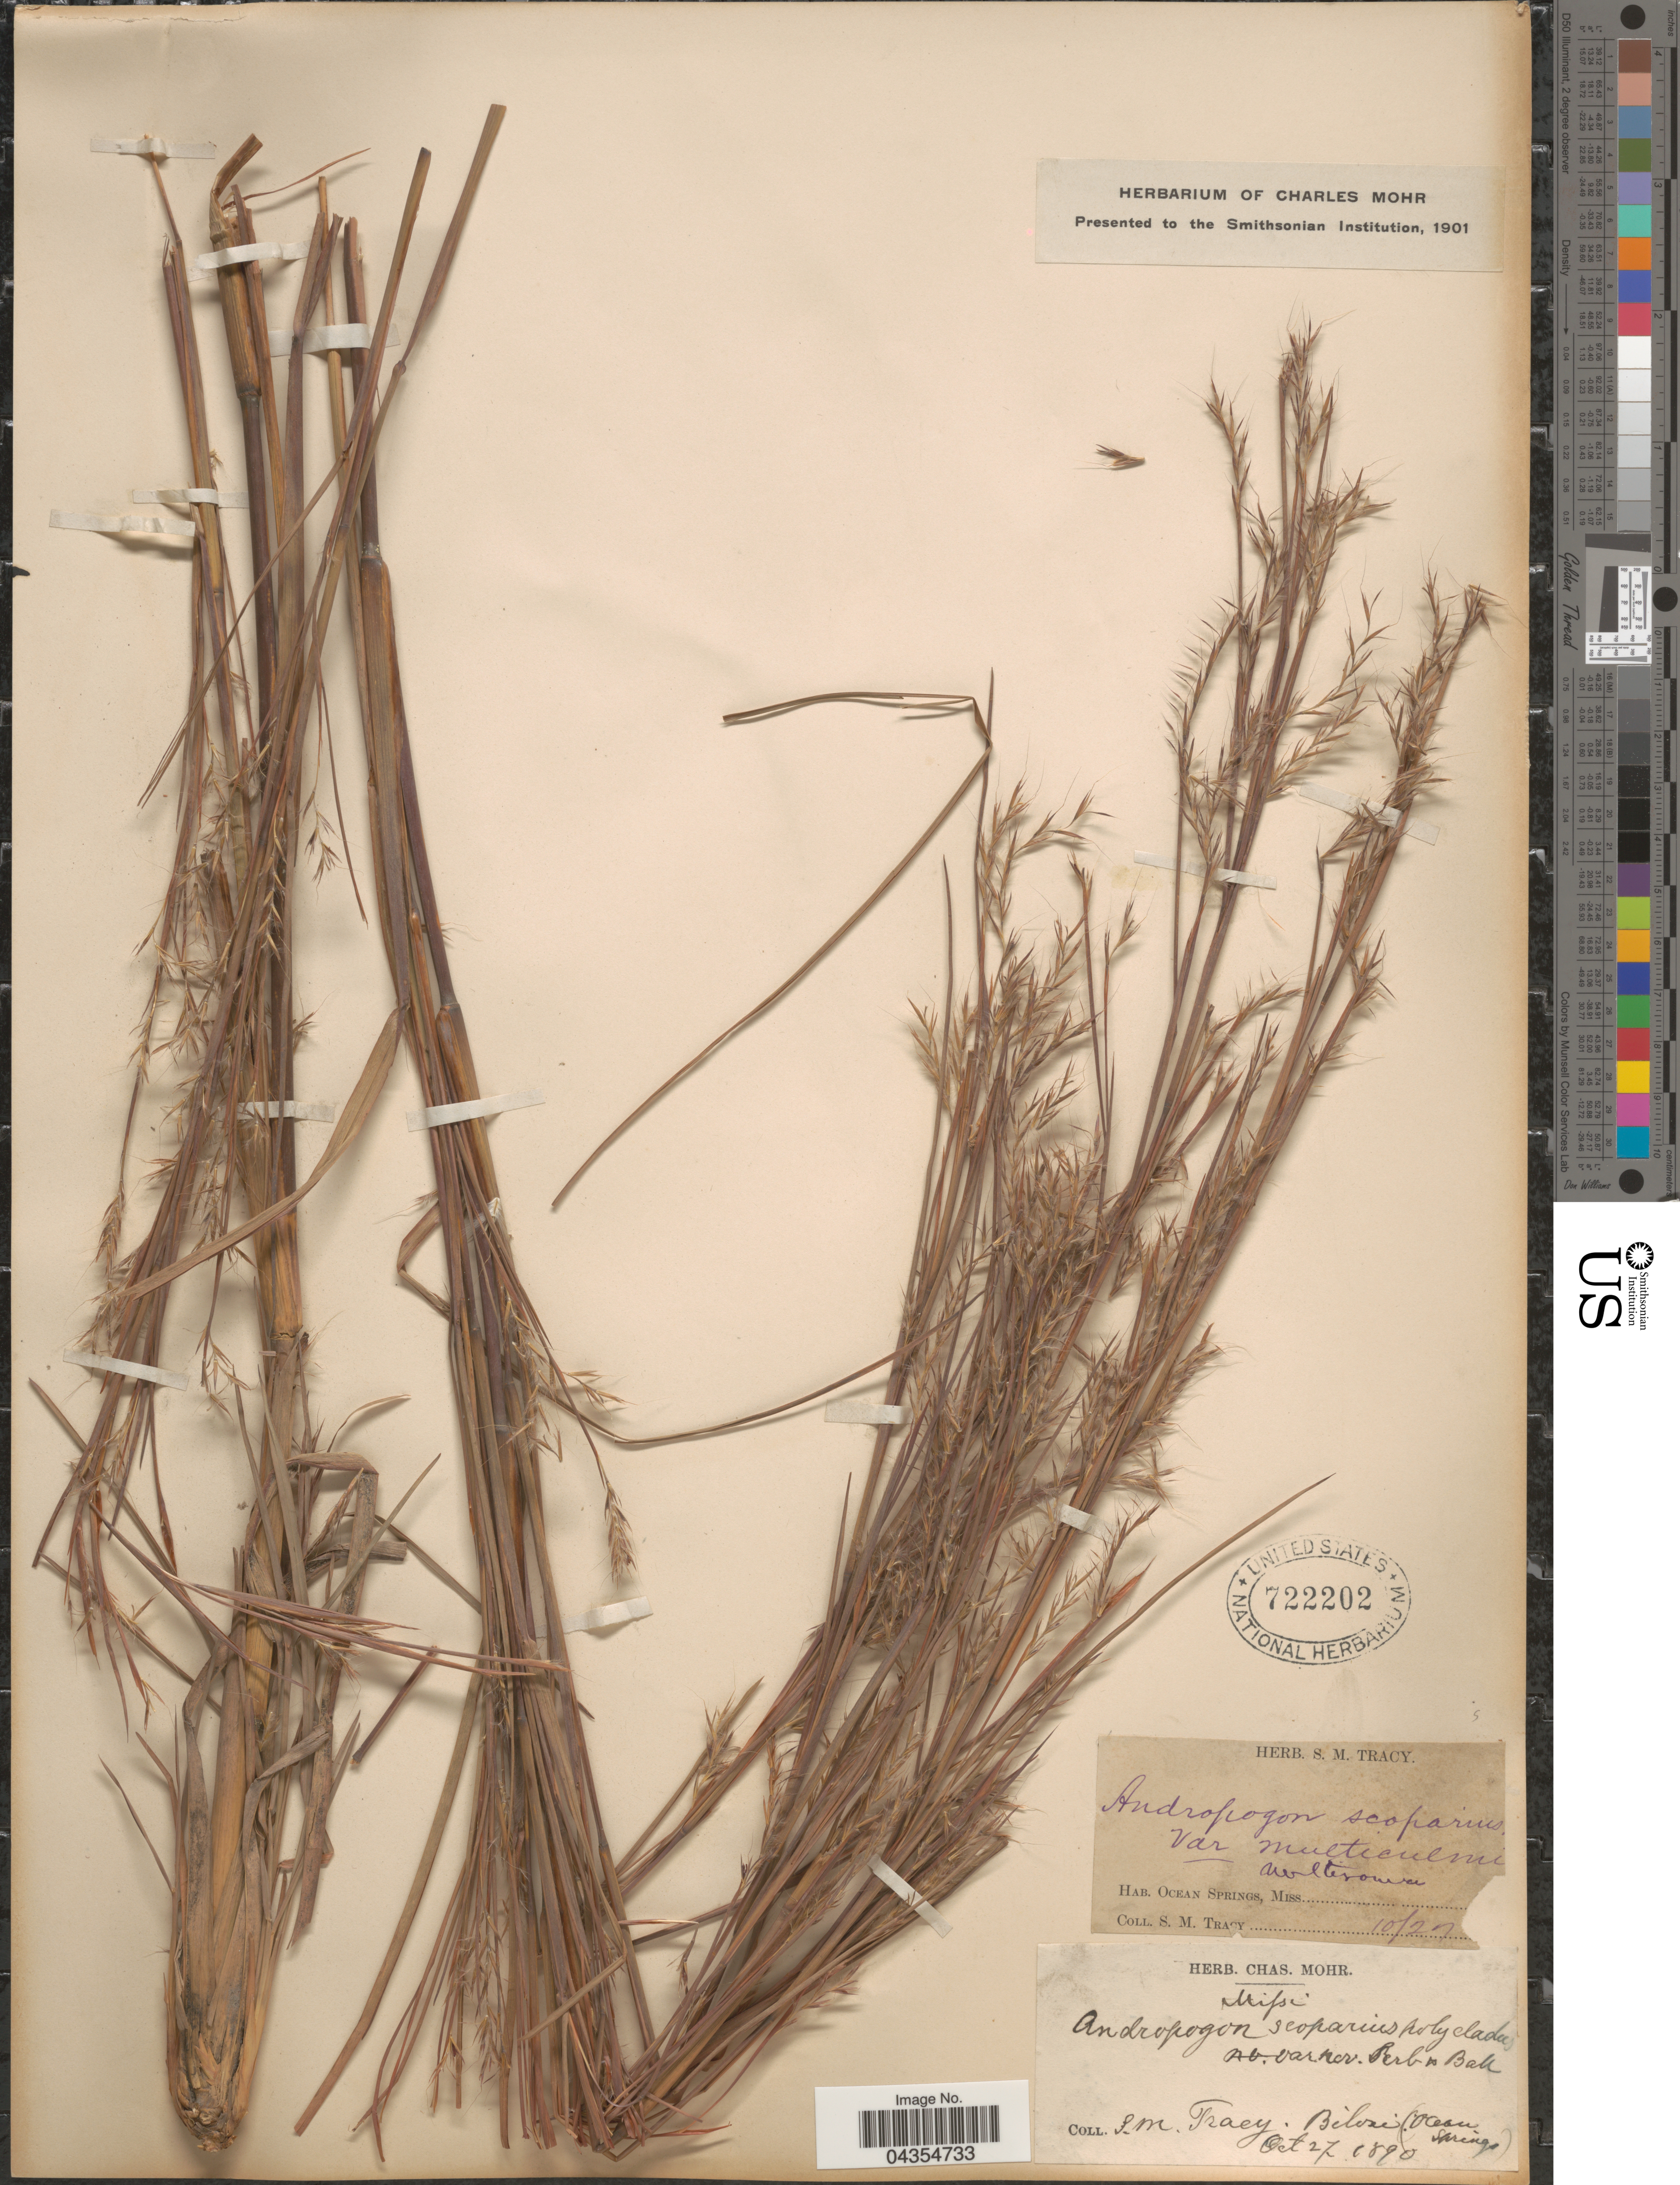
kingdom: Plantae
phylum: Tracheophyta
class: Liliopsida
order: Poales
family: Poaceae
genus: Schizachyrium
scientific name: Schizachyrium sanguineum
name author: (Retz.) Alston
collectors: S. M. Tracy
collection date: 1890-10-27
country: United States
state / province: Mississippi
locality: Biloxi. (Ocean Springs).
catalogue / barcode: US 722202